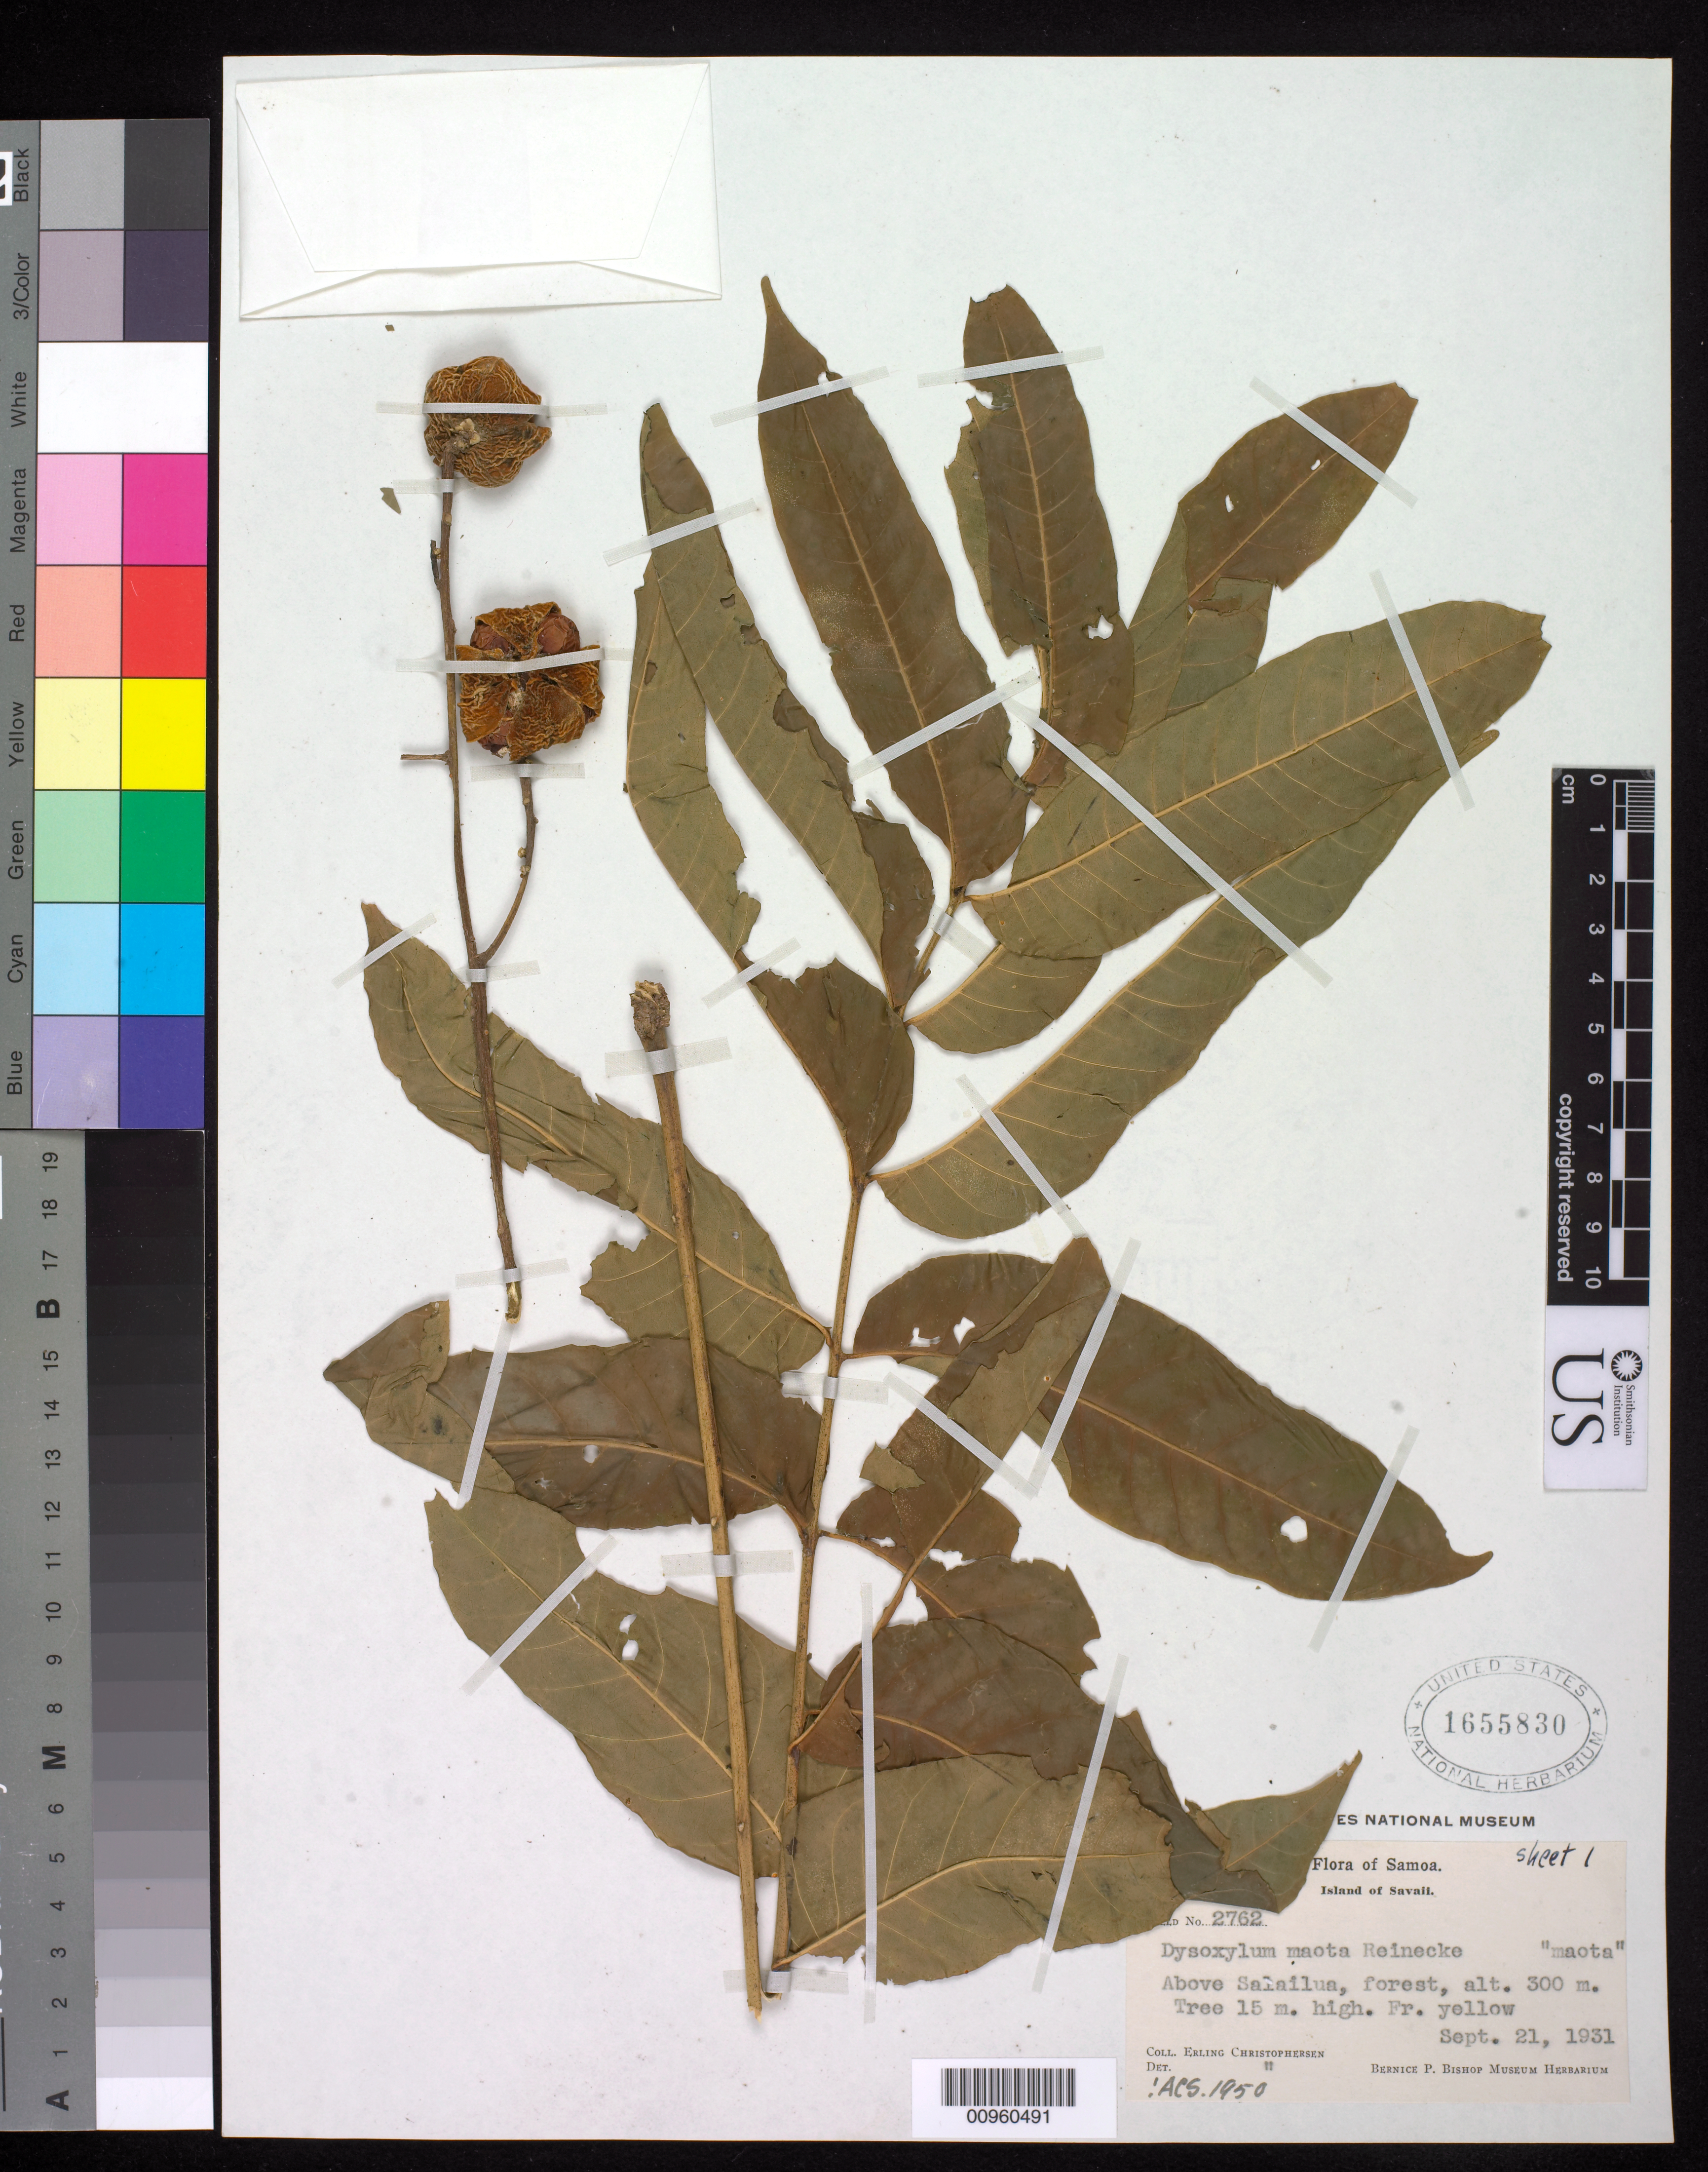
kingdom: Plantae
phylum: Tracheophyta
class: Magnoliopsida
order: Sapindales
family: Meliaceae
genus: Didymocheton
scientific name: Didymocheton gaudichaudianus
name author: A. Juss.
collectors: E. Christophersen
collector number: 2762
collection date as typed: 21 Sep 1931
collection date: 1931-09-21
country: Samoa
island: Savai'i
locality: Samoa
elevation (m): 300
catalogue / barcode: US 1655830